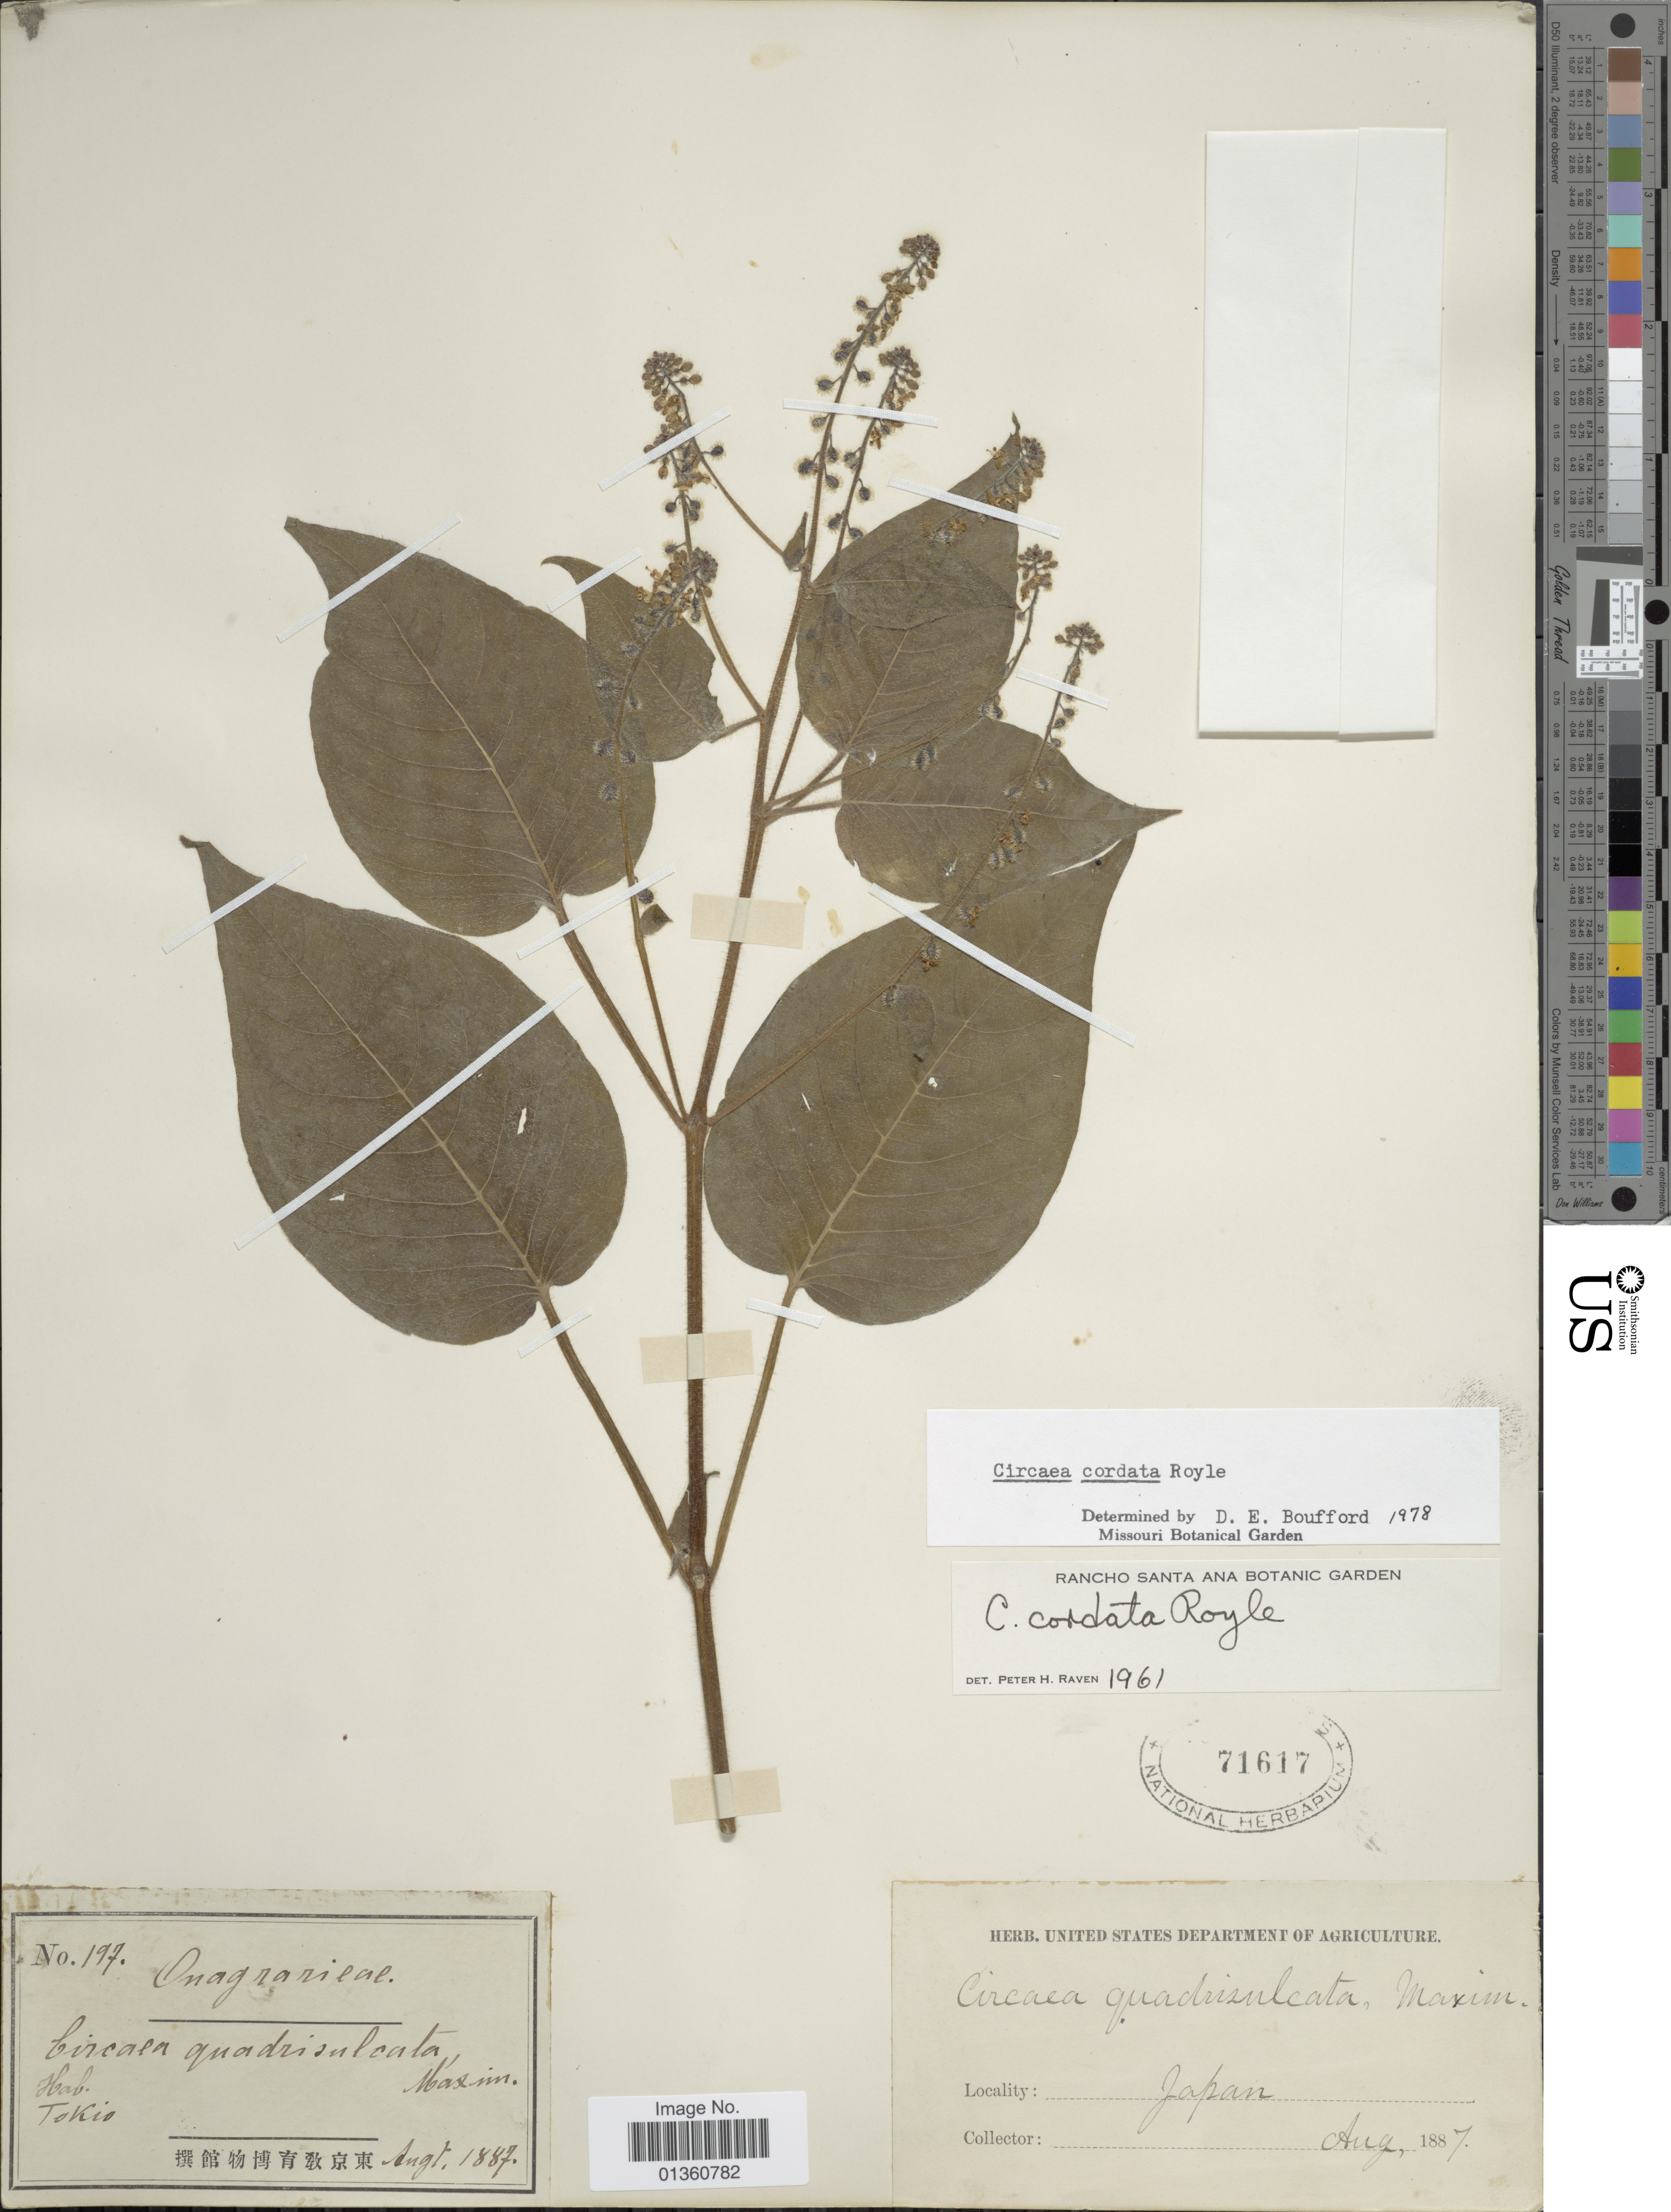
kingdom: Plantae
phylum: Tracheophyta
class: Magnoliopsida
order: Myrtales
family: Onagraceae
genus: Circaea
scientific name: Circaea cordata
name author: Royle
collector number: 197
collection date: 1887-08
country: Japan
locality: Tokio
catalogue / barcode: US 71617